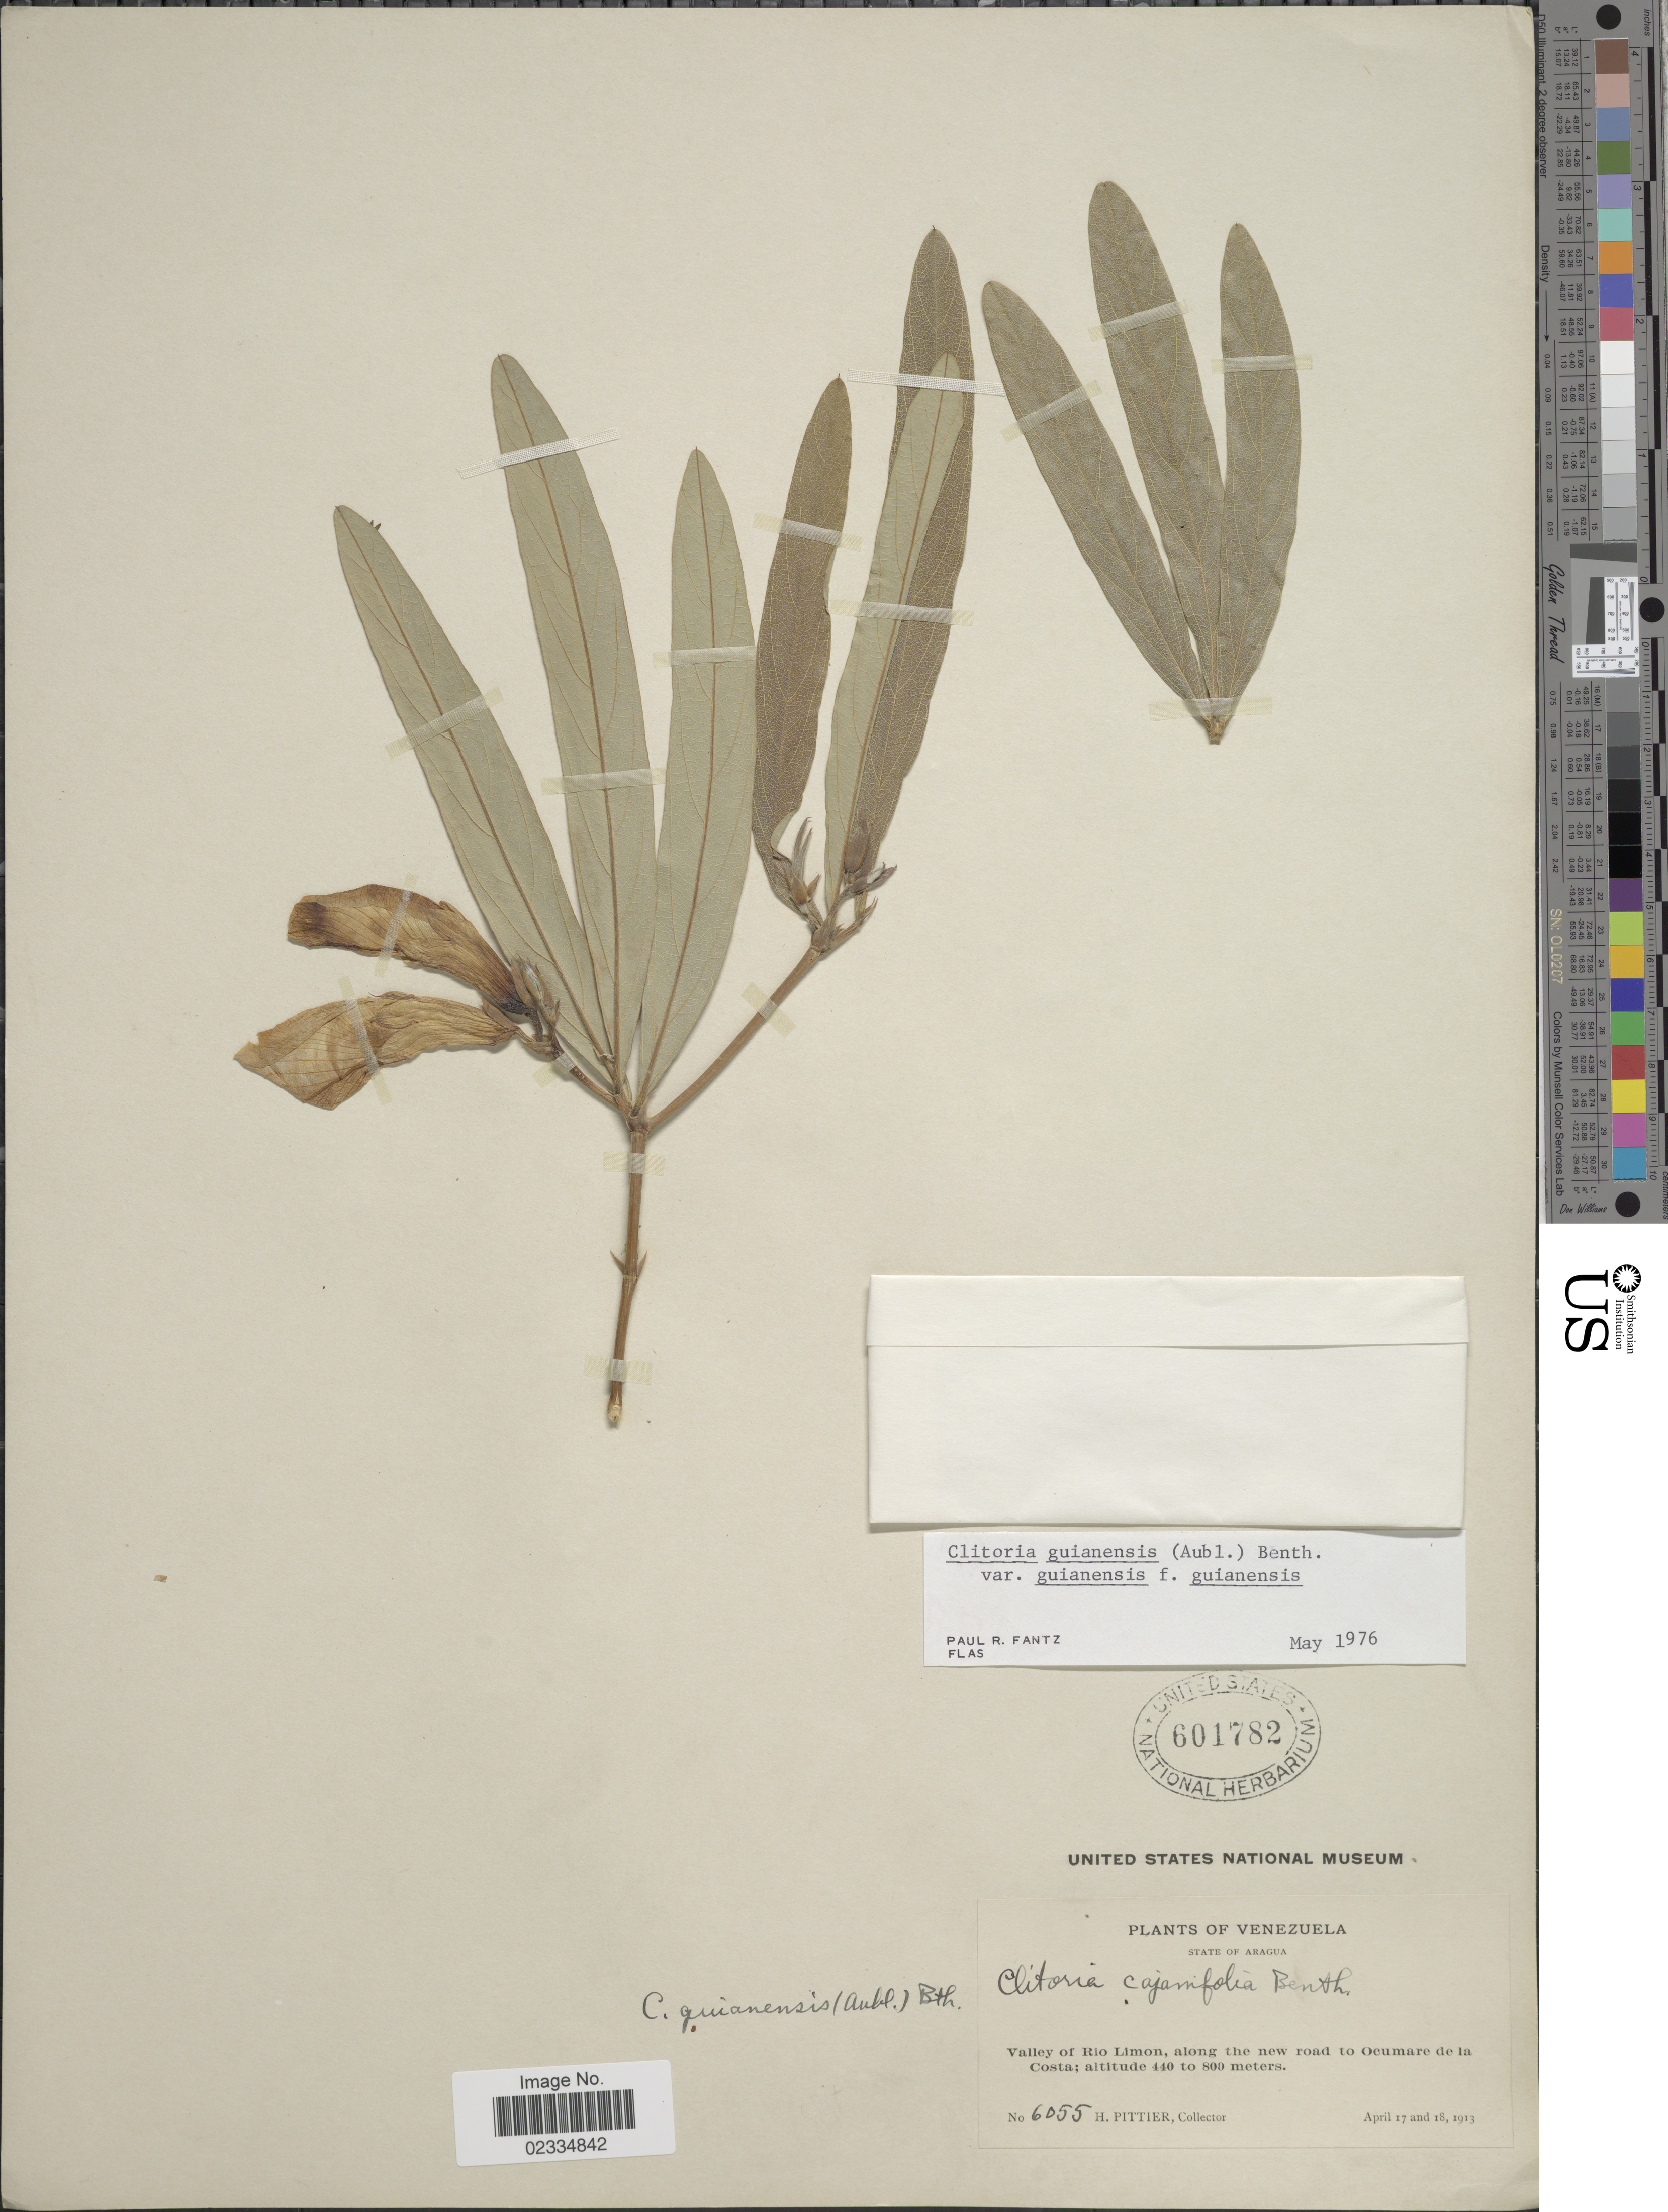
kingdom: Plantae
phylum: Tracheophyta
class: Magnoliopsida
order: Fabales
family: Fabaceae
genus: Clitoria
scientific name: Clitoria guianensis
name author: (Aubl.) Benth.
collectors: H. F. Pittier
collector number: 6055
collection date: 1913-04-17/1913-04-18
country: Venezuela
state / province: Aragua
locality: Valley of Rio Limon, along the new road to Ocumare de la Costa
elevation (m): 440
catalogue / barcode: US 601782